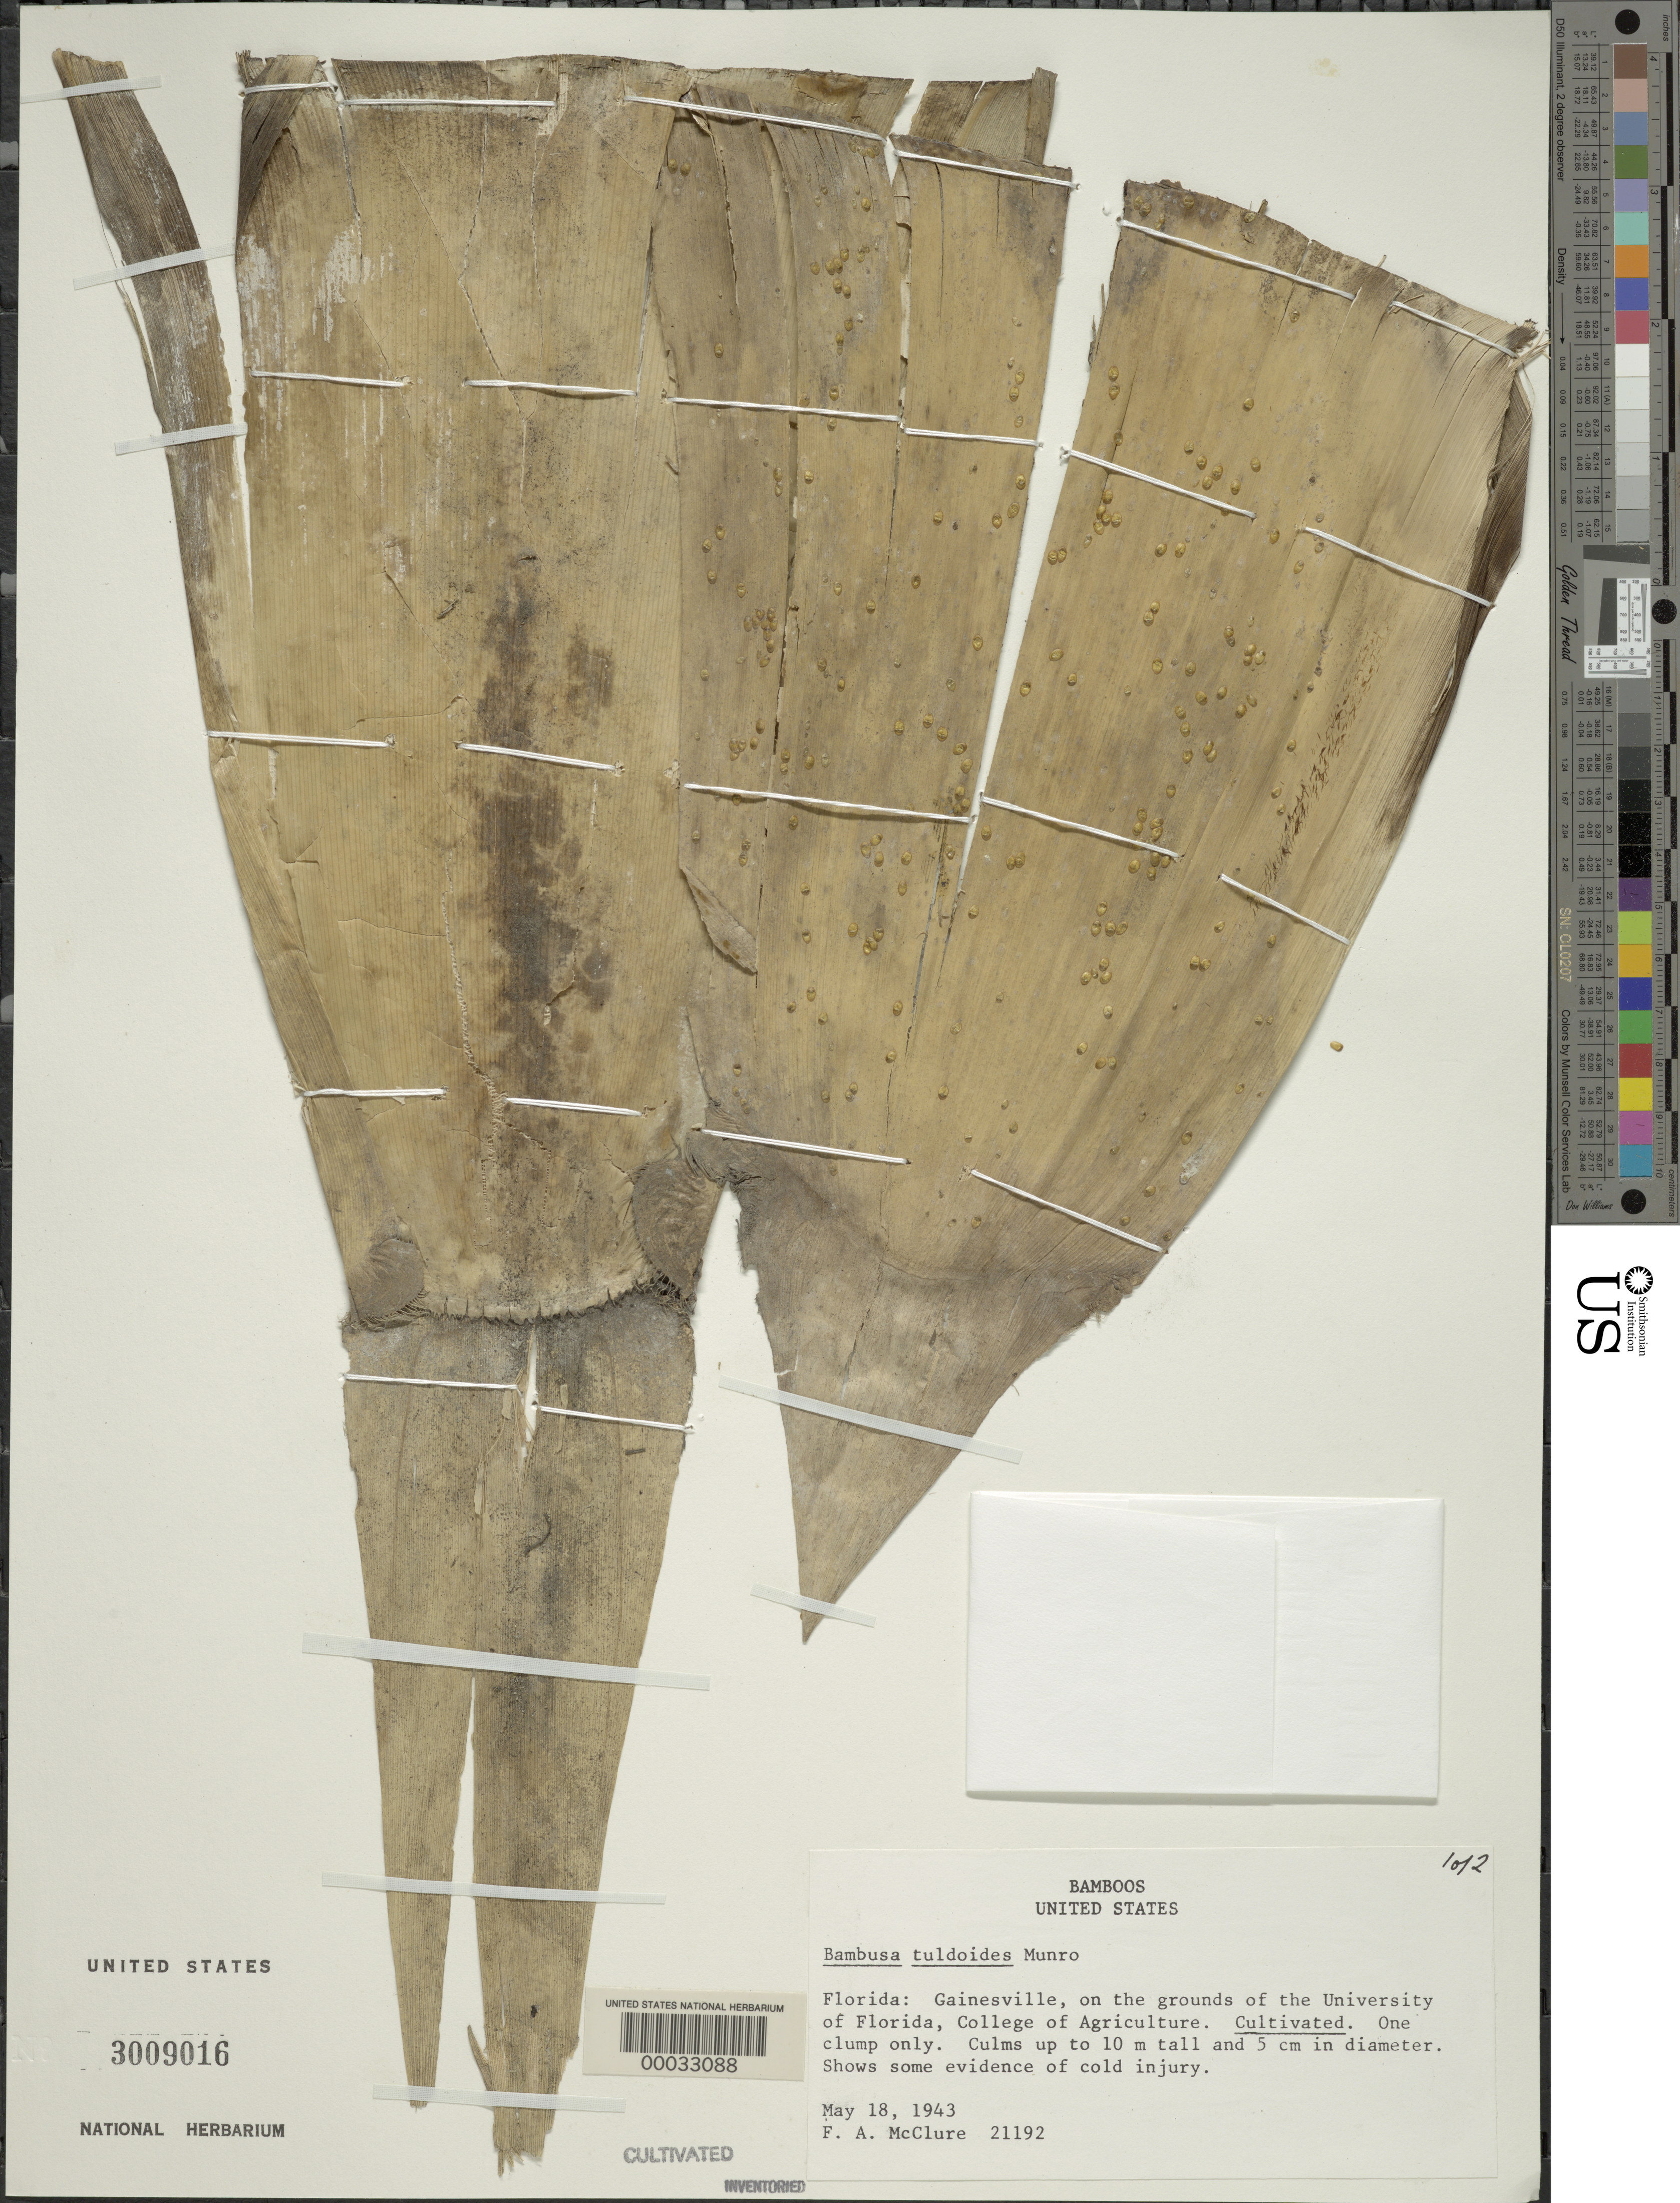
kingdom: Plantae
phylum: Tracheophyta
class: Liliopsida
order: Poales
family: Poaceae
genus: Bambusa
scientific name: Bambusa tuldoides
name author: Munro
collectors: F. A. McClure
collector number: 21192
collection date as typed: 18 May 1943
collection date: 1943-05-18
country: United States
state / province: Florida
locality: Univ. of florida, gainesville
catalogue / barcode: US 3009016